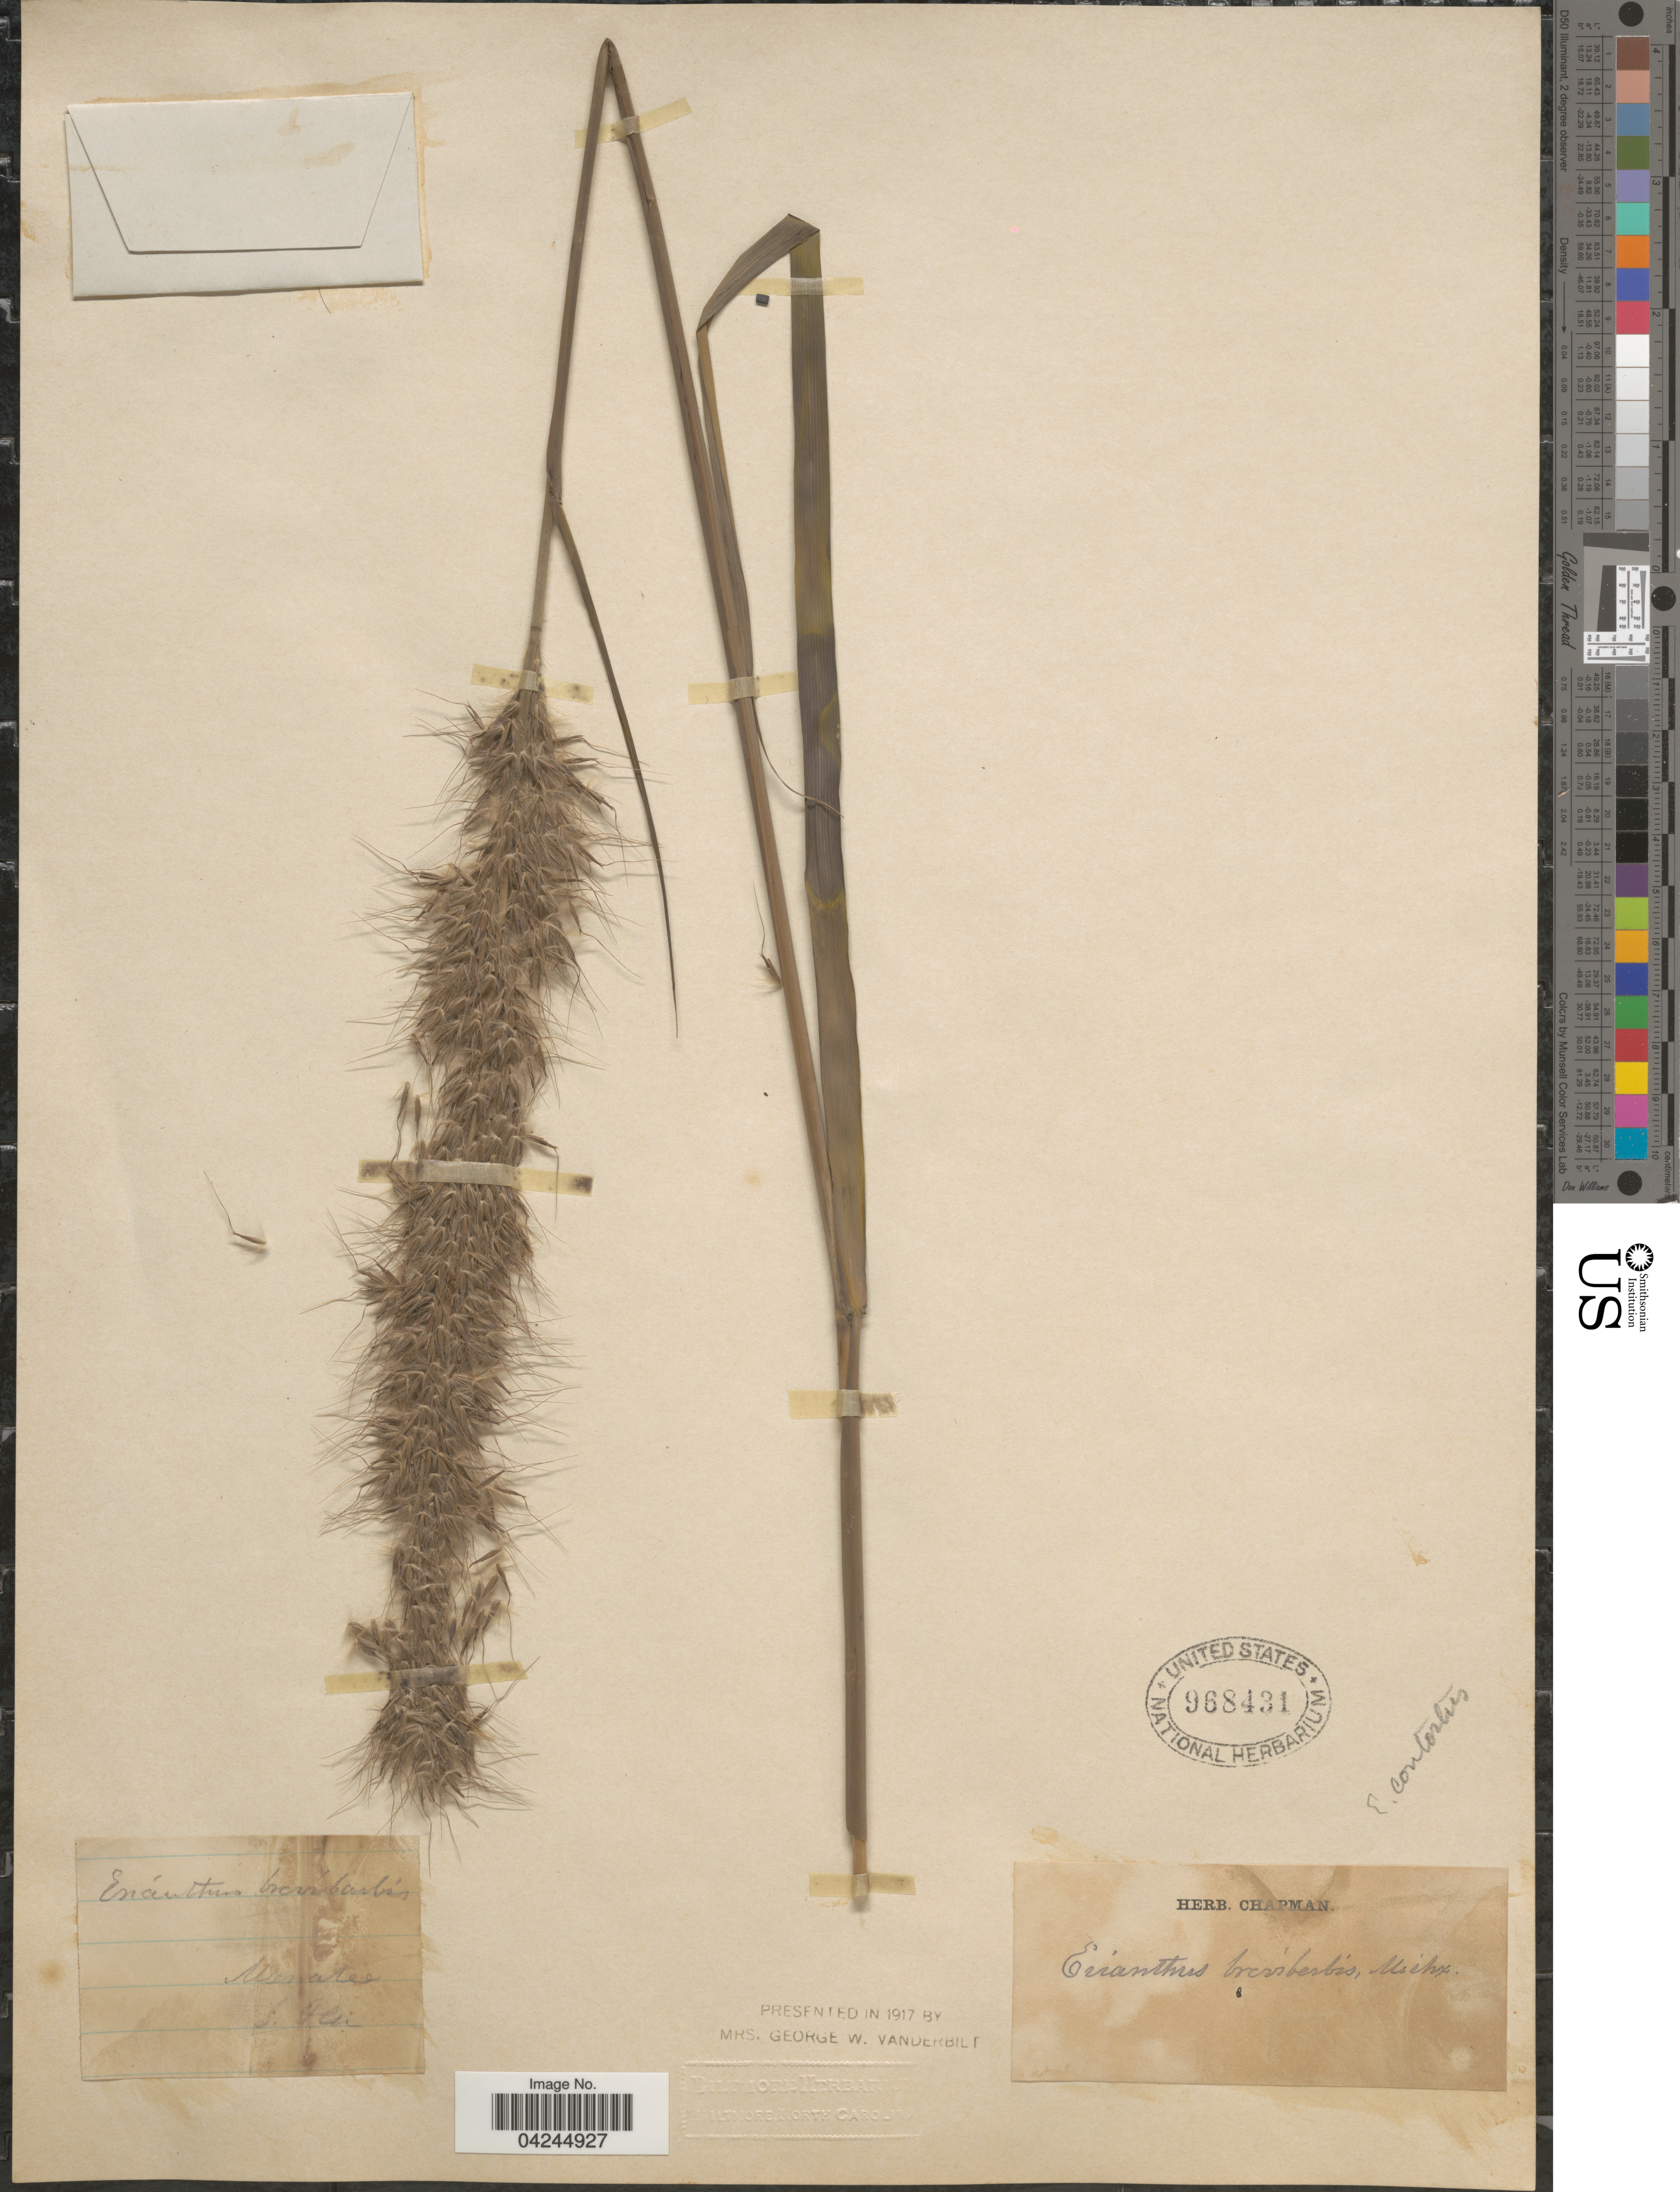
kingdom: Plantae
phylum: Tracheophyta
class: Liliopsida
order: Poales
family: Poaceae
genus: Erianthus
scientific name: Erianthus brevibarbis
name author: Michx.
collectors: ex herb. Chapman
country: United States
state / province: Florida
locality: Manatee. S.Fla.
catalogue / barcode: US 968431